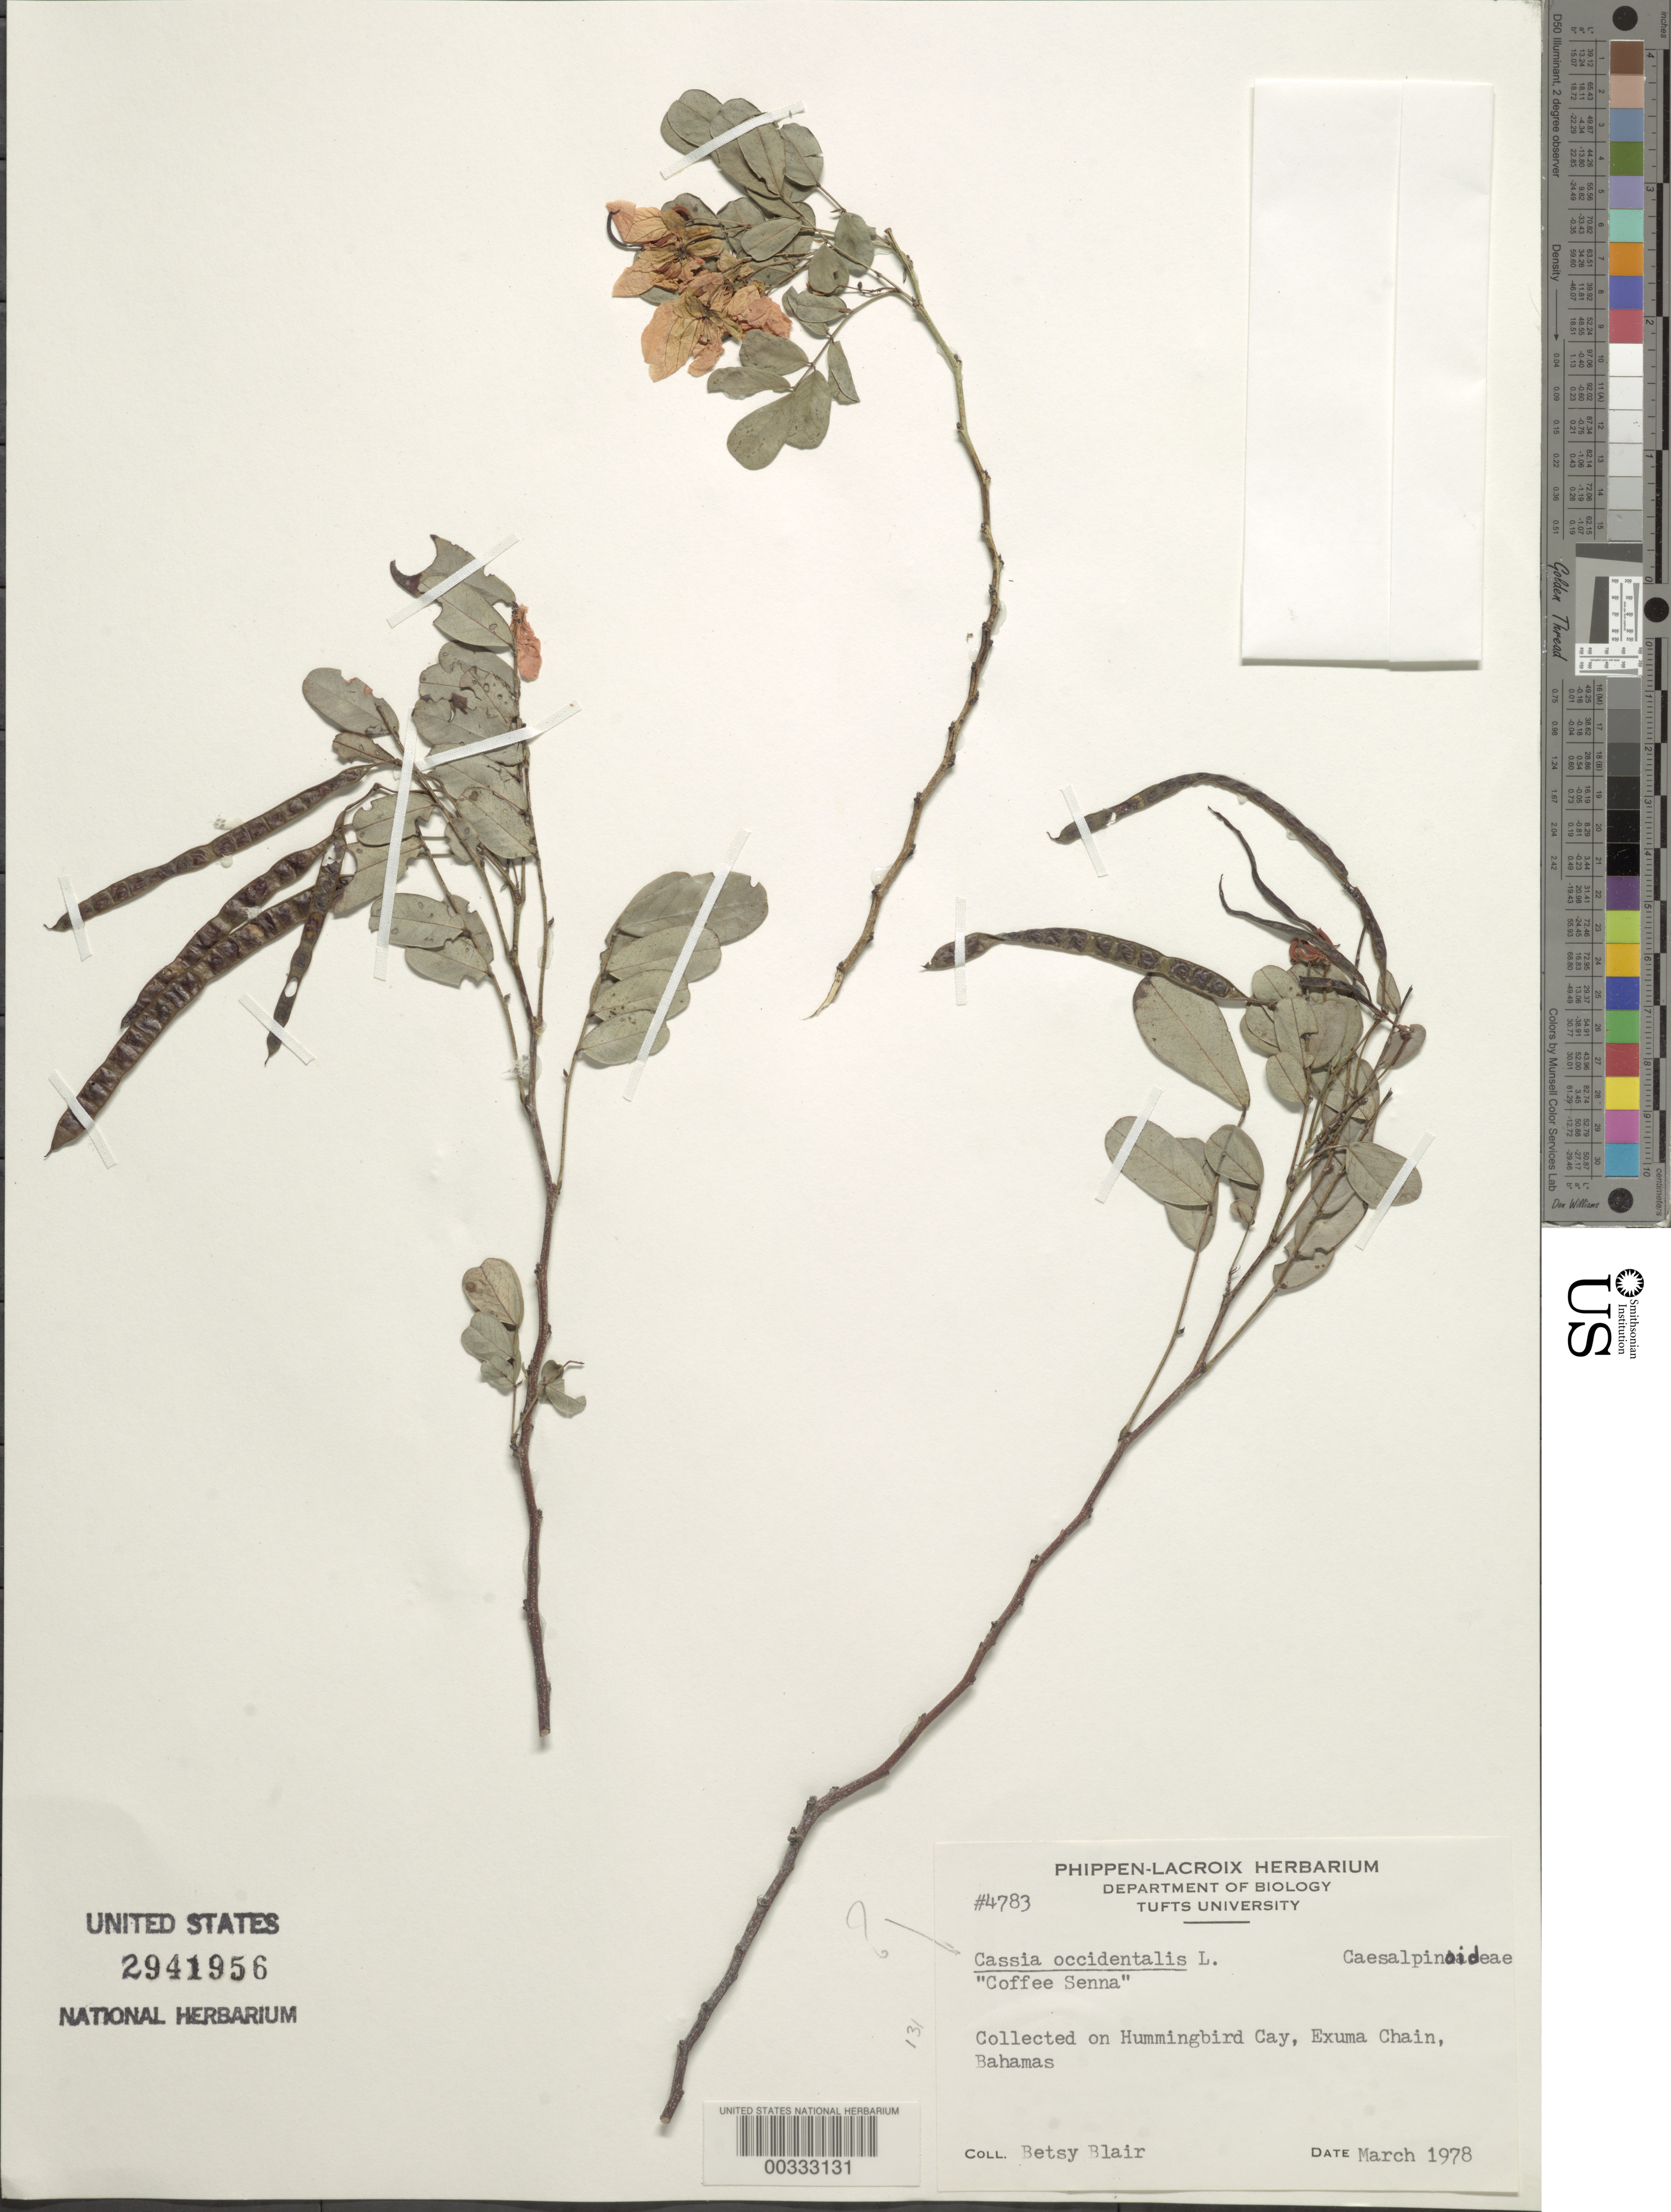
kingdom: Plantae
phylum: Tracheophyta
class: Magnoliopsida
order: Fabales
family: Fabaceae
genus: Senna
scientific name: Senna occidentalis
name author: (L.) Link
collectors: B. Blair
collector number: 4783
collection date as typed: Mar 1978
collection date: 1978-03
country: Bahamas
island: Hummingbird Cay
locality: Hummingbird cay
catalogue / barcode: US 2941956